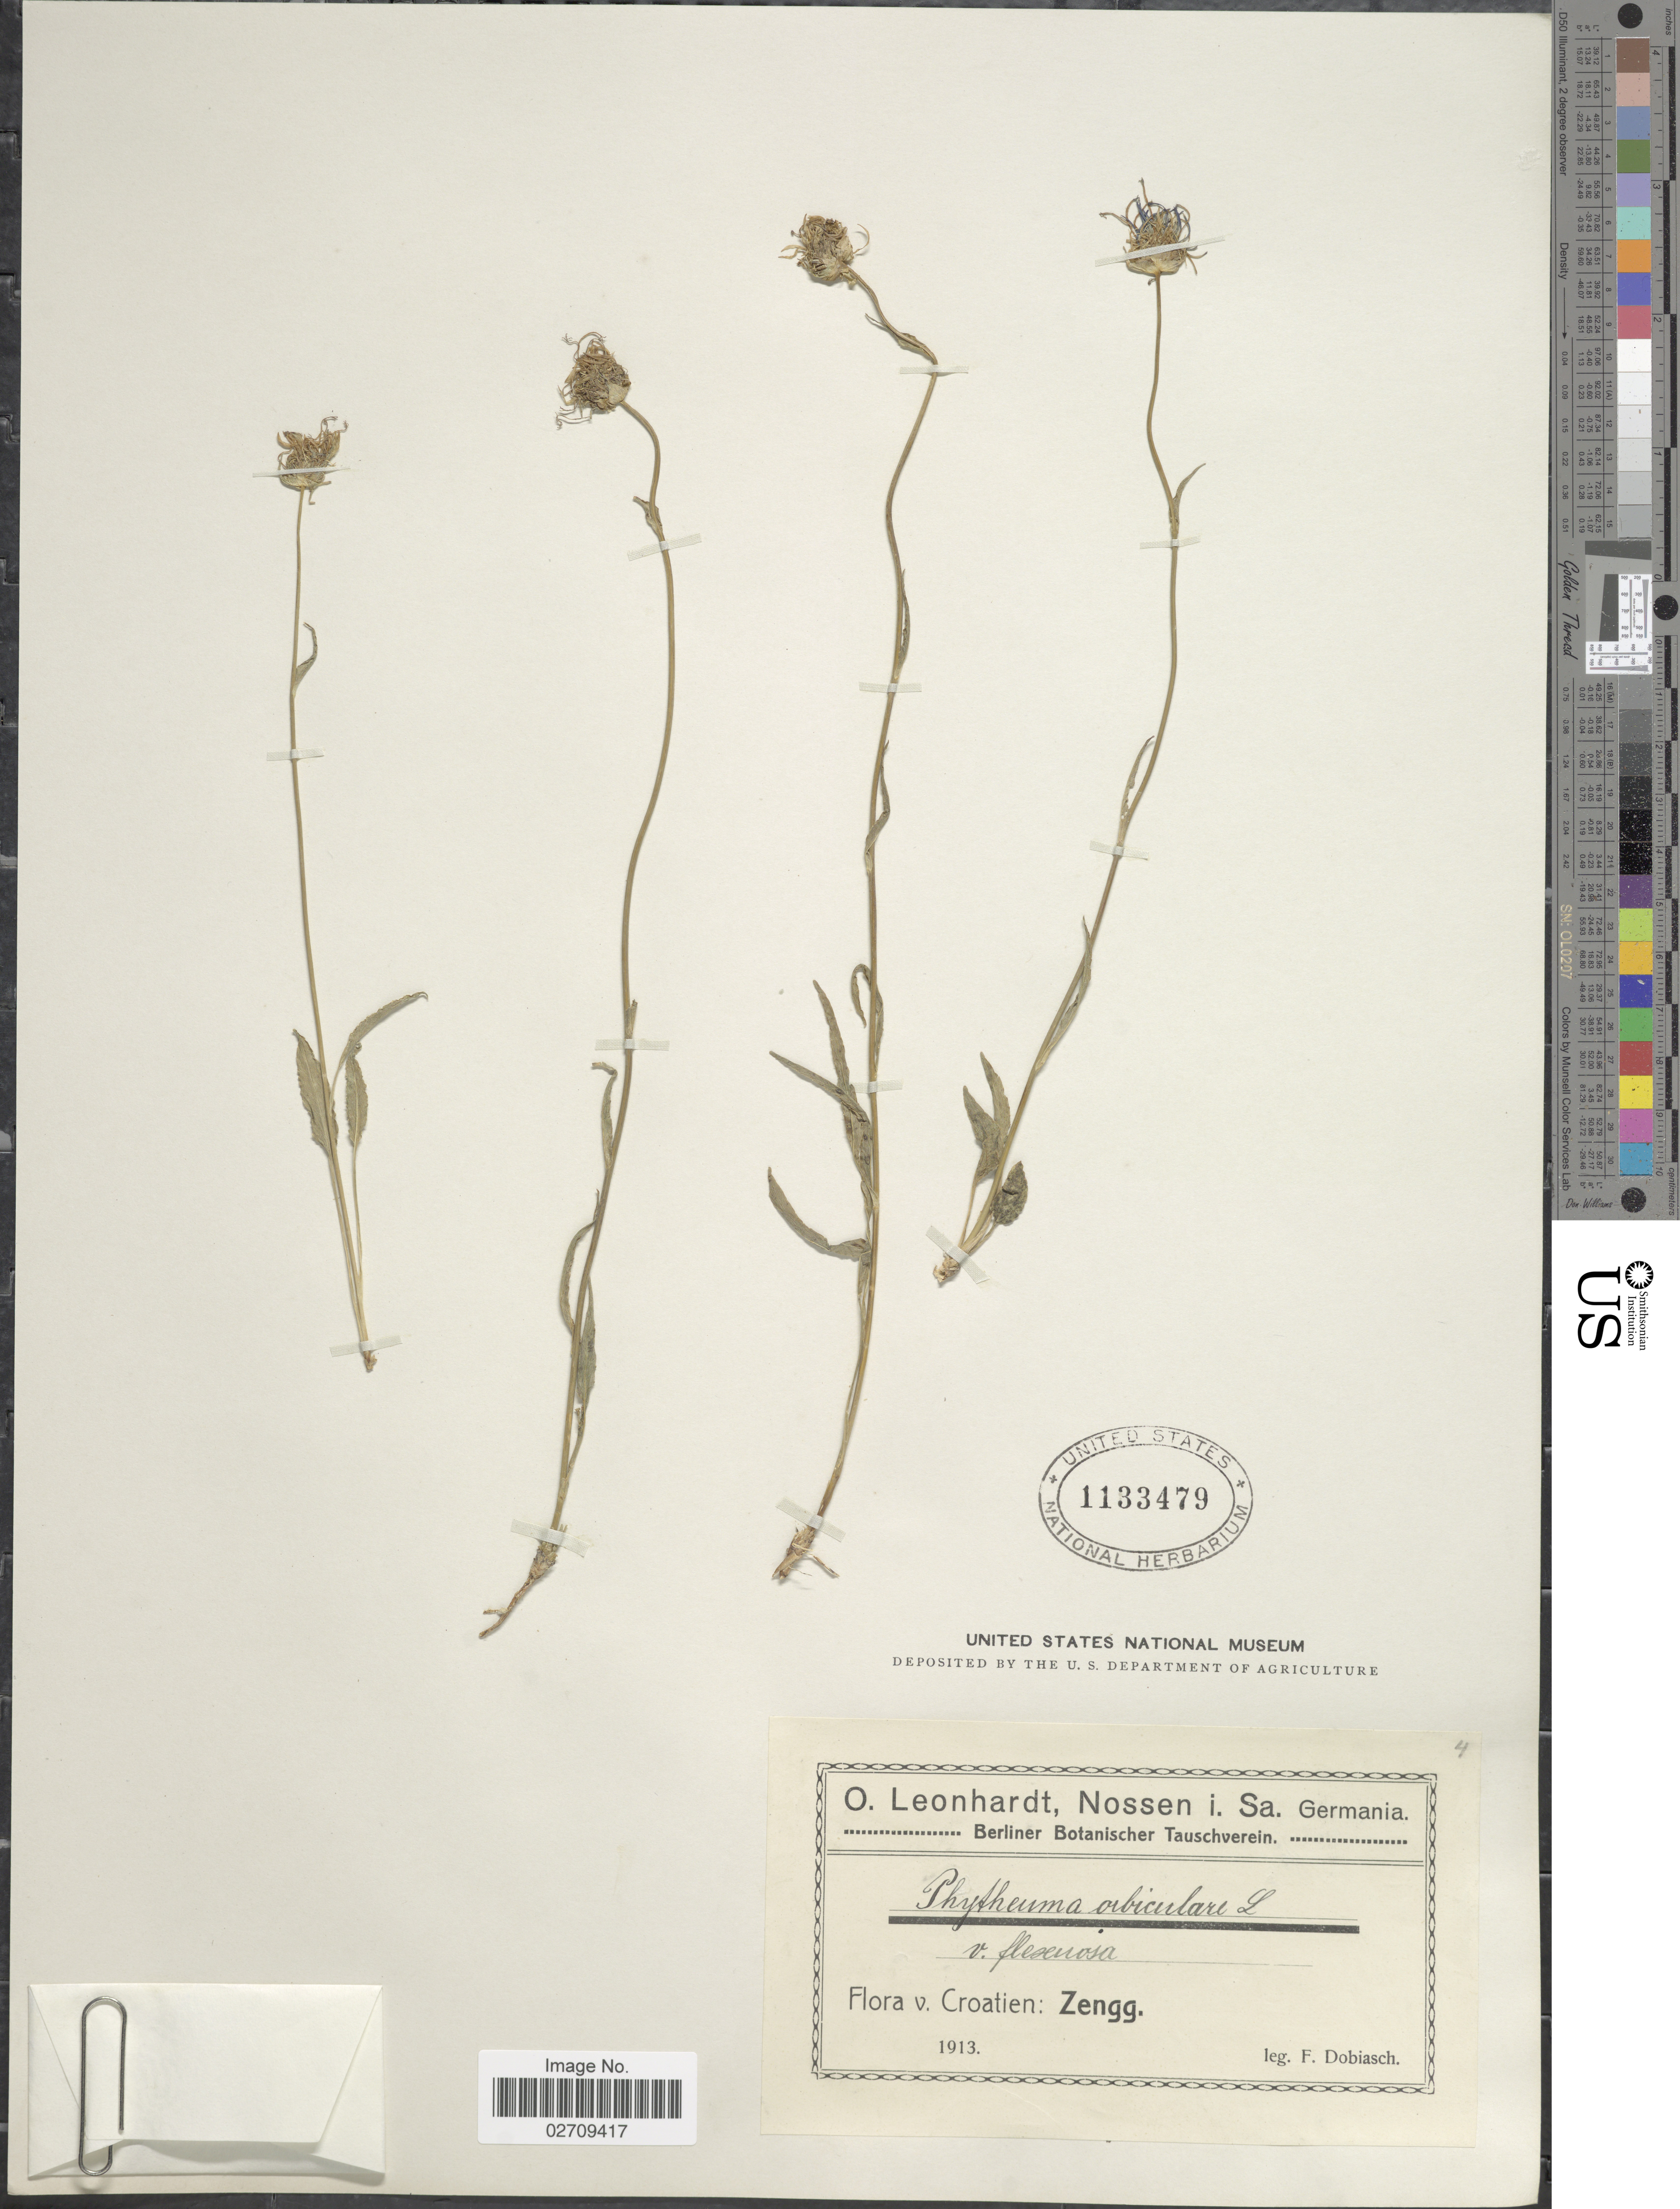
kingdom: Plantae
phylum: Tracheophyta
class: Magnoliopsida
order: Asterales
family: Campanulaceae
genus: Phyteuma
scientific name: Phyteuma orbiculare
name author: L.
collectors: F. Dobiasch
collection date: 1913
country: Croatia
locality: Croatien: Zengg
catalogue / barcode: US 1133479